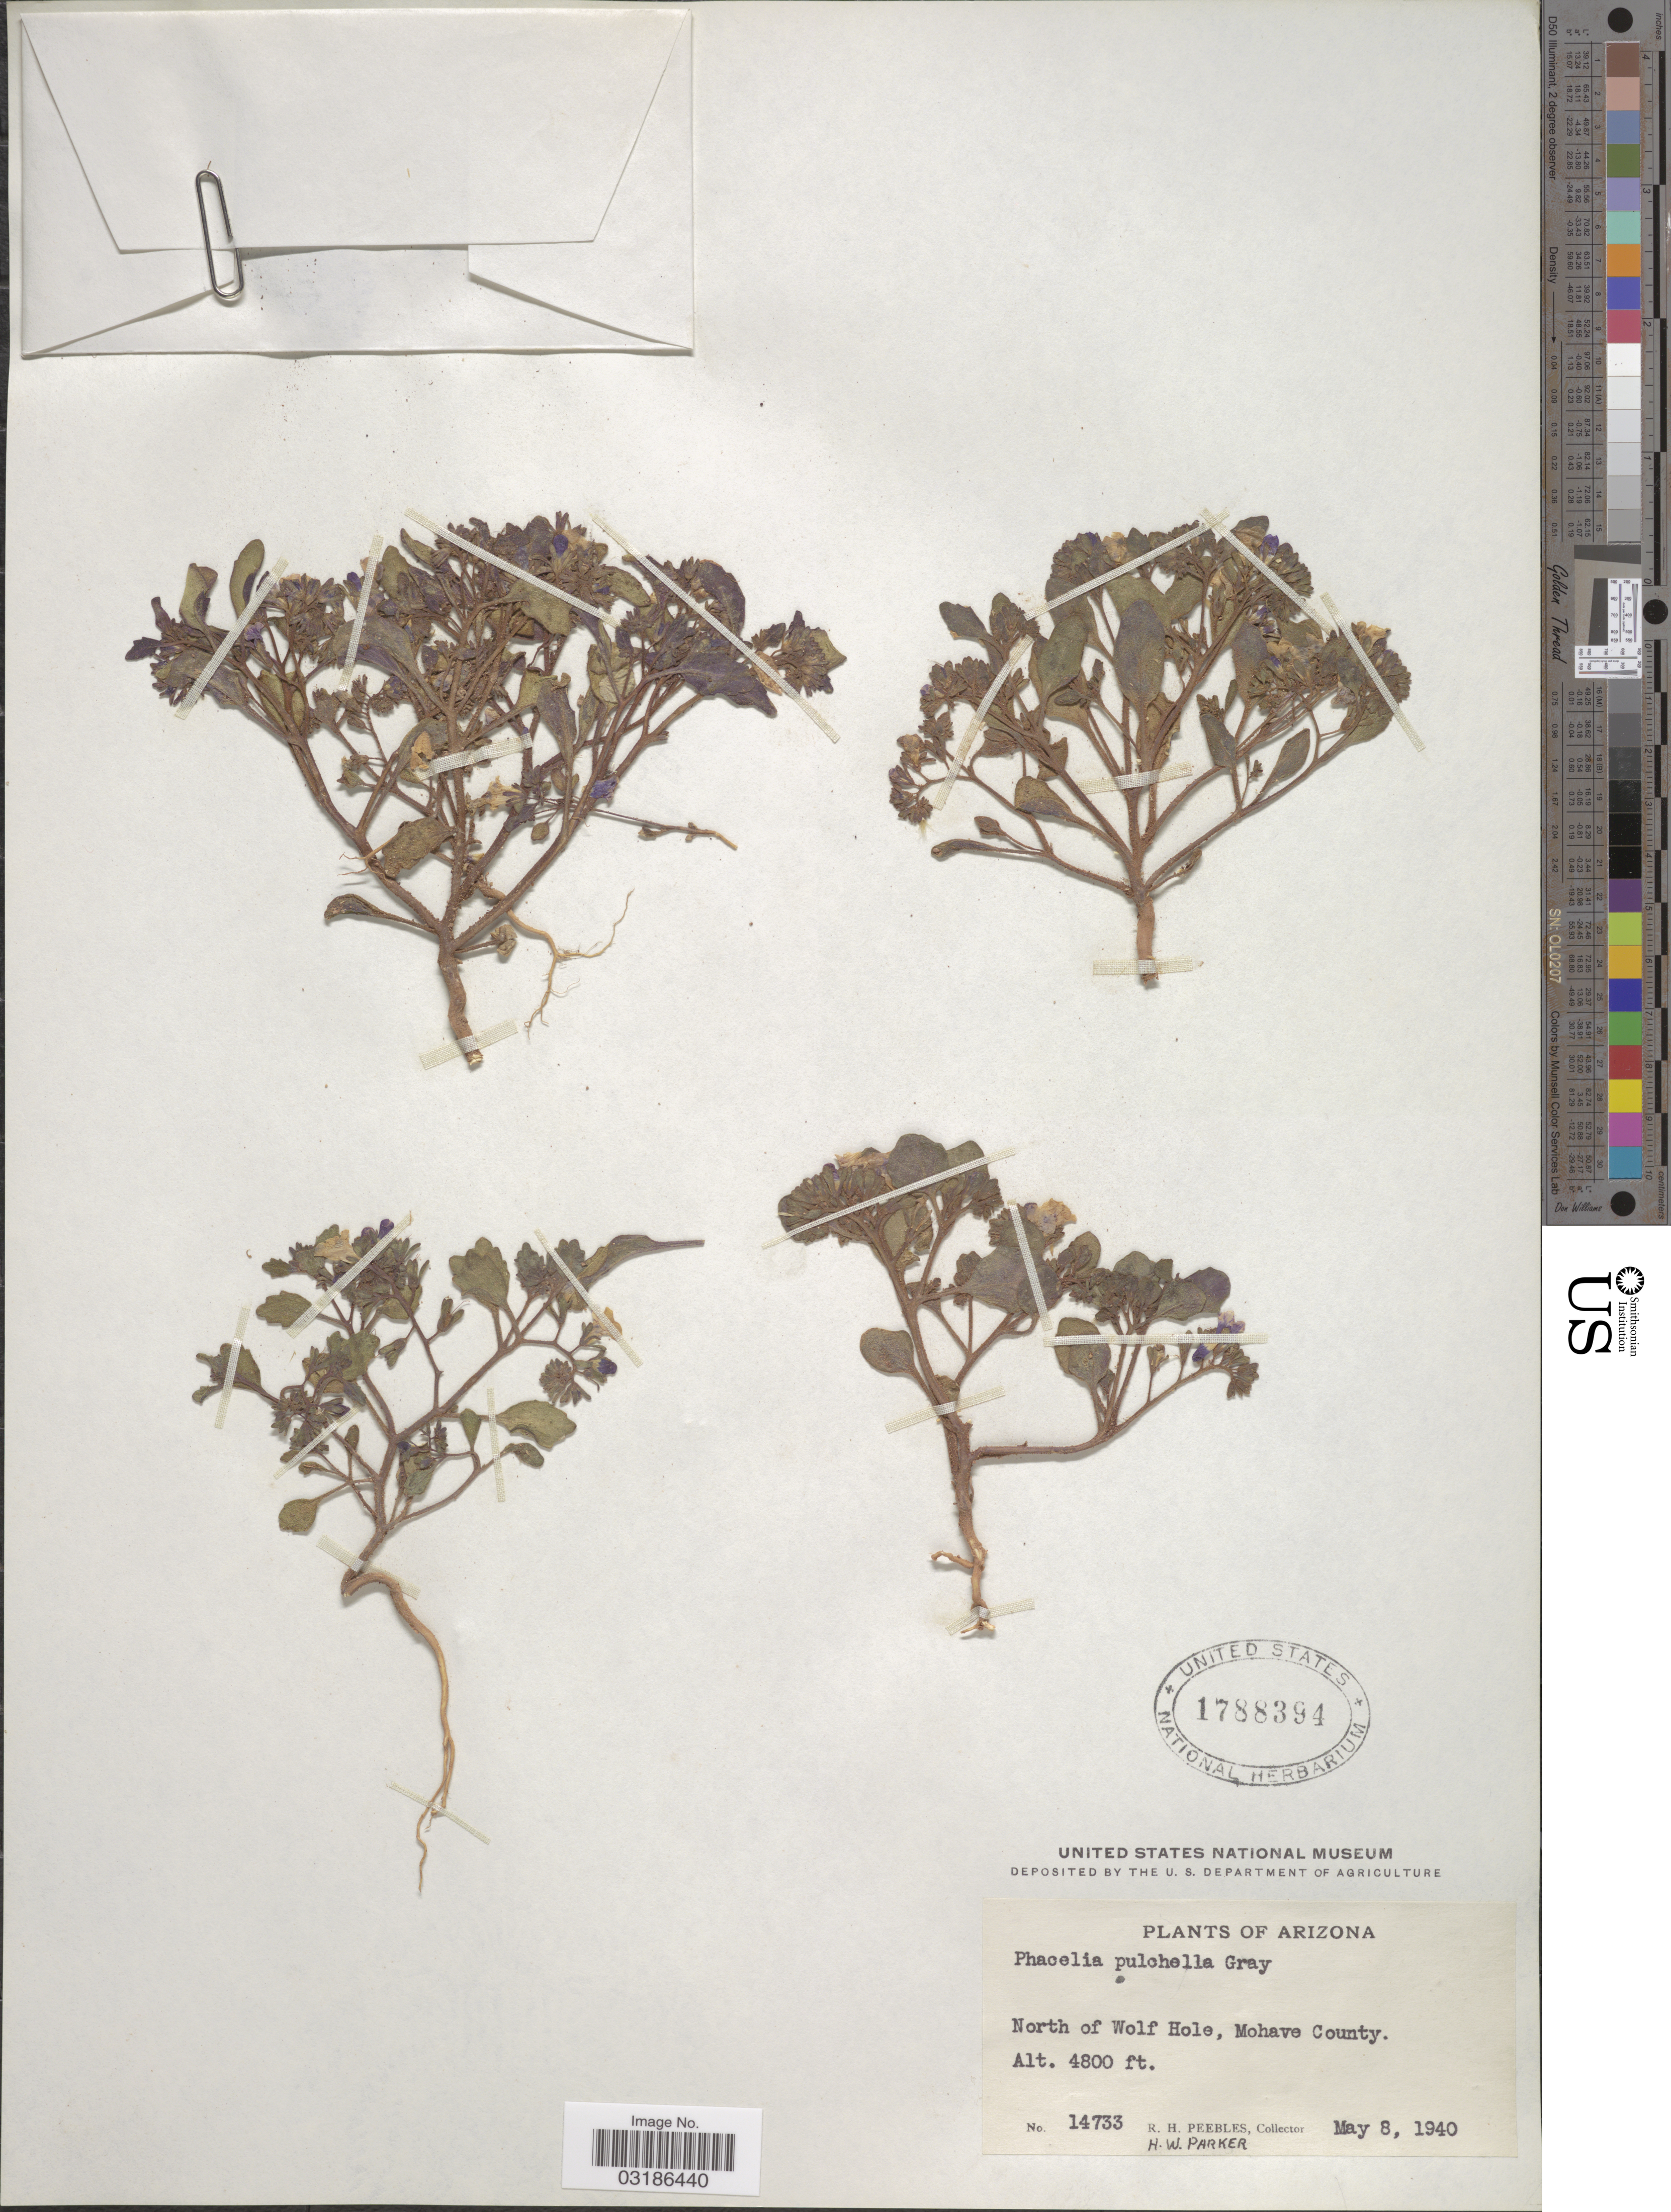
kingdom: Plantae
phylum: Tracheophyta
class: Magnoliopsida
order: Boraginales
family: Hydrophyllaceae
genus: Phacelia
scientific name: Phacelia gooddingii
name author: Brand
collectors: R. H. Peebles & H. W. Parker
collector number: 14733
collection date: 1940-05-08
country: United States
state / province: Arizona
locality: North of Wolf Hole, Mohave County.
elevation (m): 1463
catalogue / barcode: US 1788394